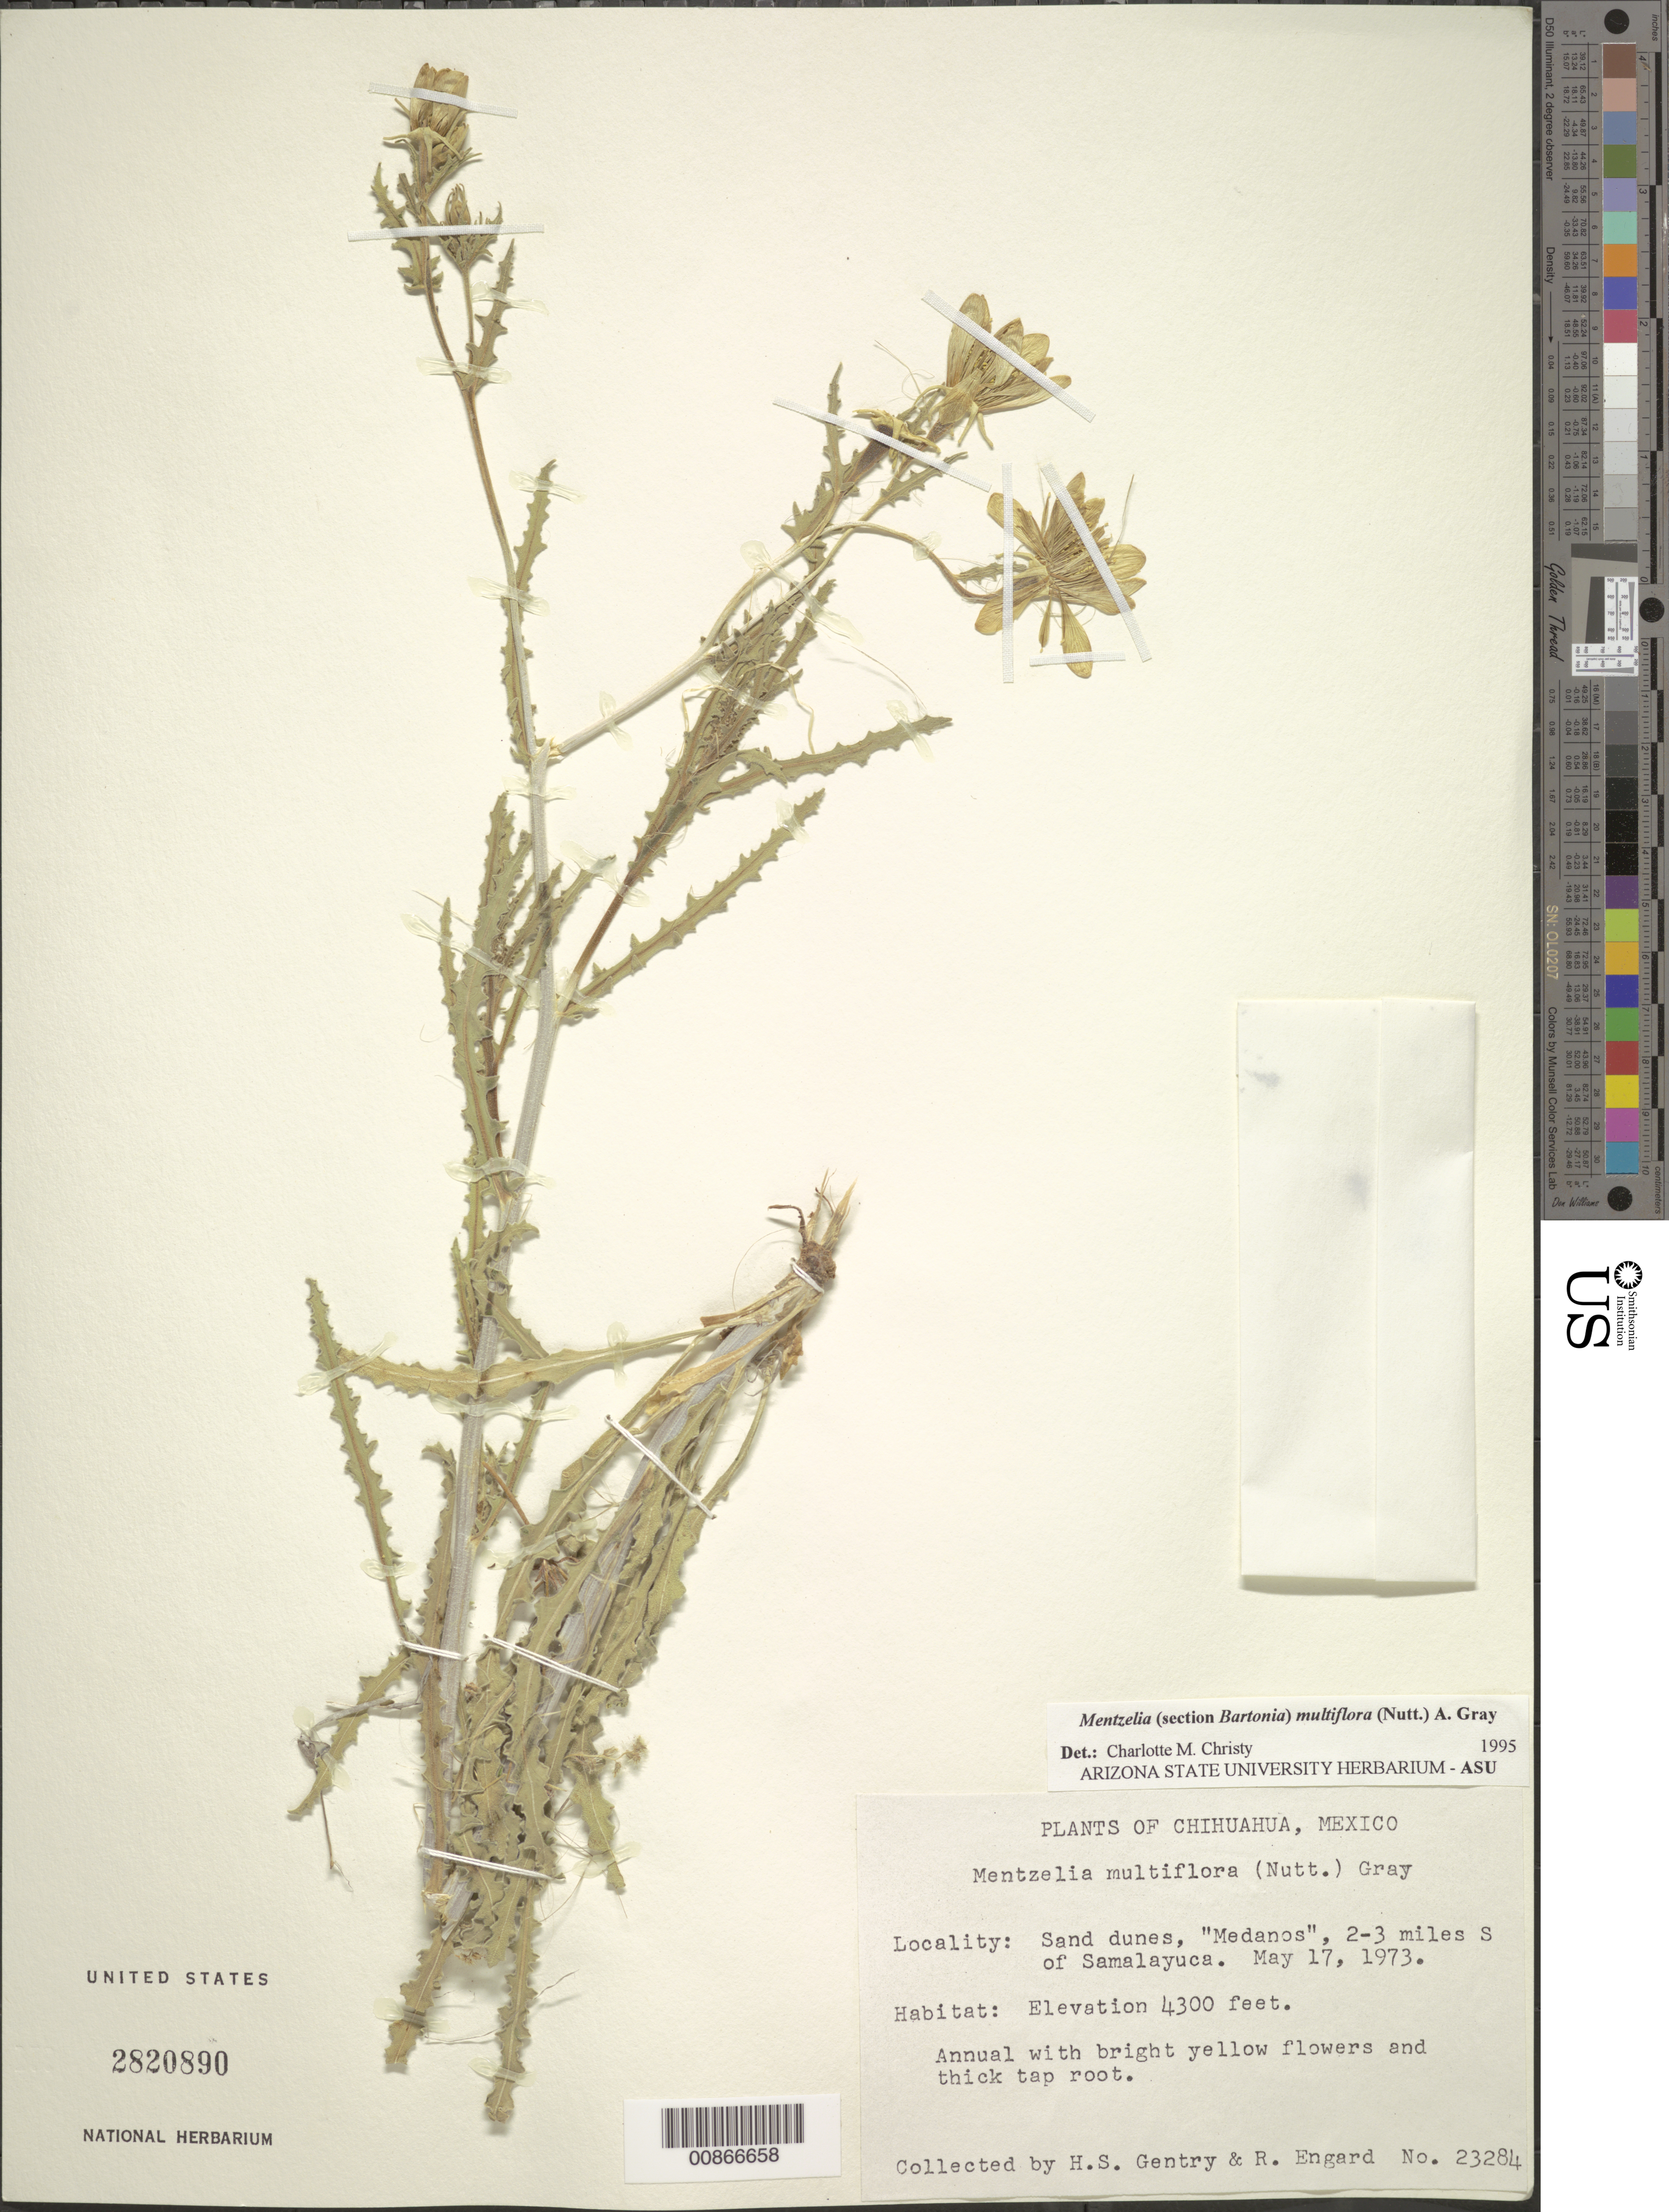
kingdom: Plantae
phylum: Tracheophyta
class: Magnoliopsida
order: Cornales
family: Loasaceae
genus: Mentzelia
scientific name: Mentzelia multiflora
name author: (Nutt.) A. Gray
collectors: H. S. Gentry & R. Engard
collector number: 23284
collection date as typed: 17 May 1973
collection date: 1973-05-17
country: Mexico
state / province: Chihuahua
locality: San dunes, "Medanos", 2-3 miles S of Samalayuca.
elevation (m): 1311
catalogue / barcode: US 2820890